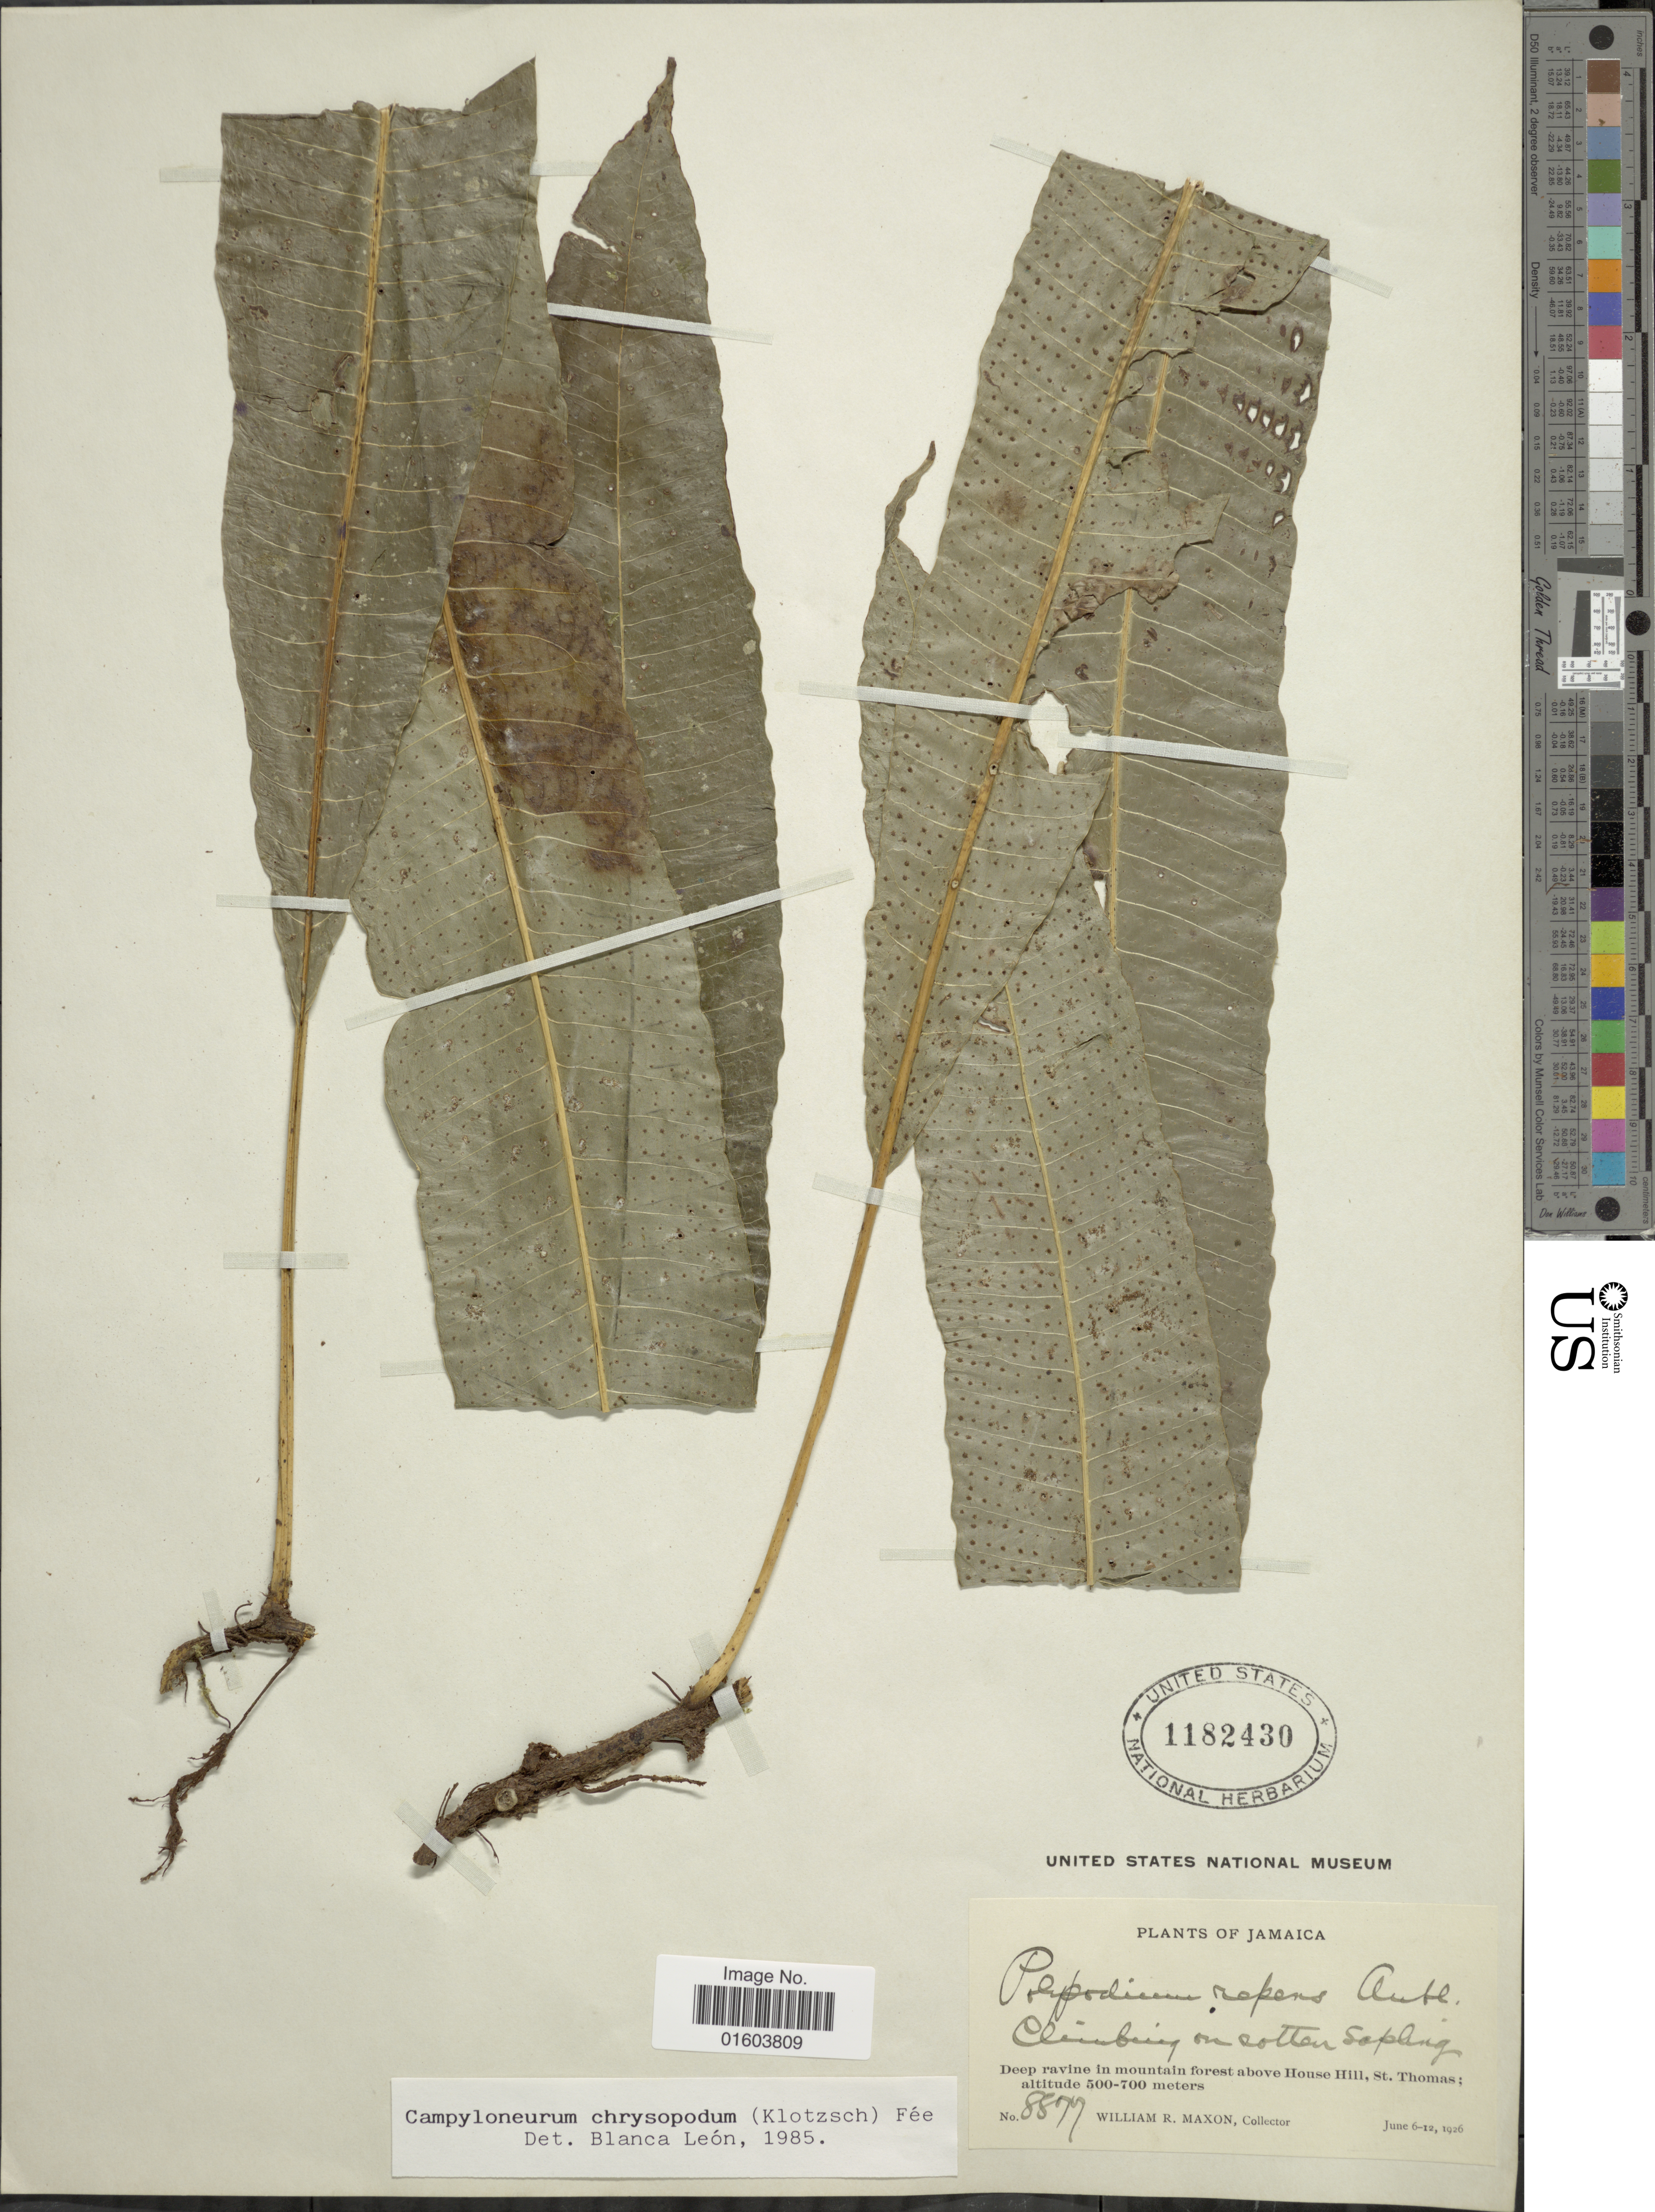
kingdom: Plantae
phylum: Tracheophyta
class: Polypodiopsida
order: Polypodiales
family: Polypodiaceae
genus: Campyloneurum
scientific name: Campyloneurum repens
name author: (Aubl.) C. Presl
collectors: W. R. Maxon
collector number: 8877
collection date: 1926-06-06/1926-06-12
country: Jamaica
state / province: Saint Thomas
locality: Jamaica, Deep ravine in mountain forest above House Hill, St. Thomas.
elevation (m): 500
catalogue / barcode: US 1182430